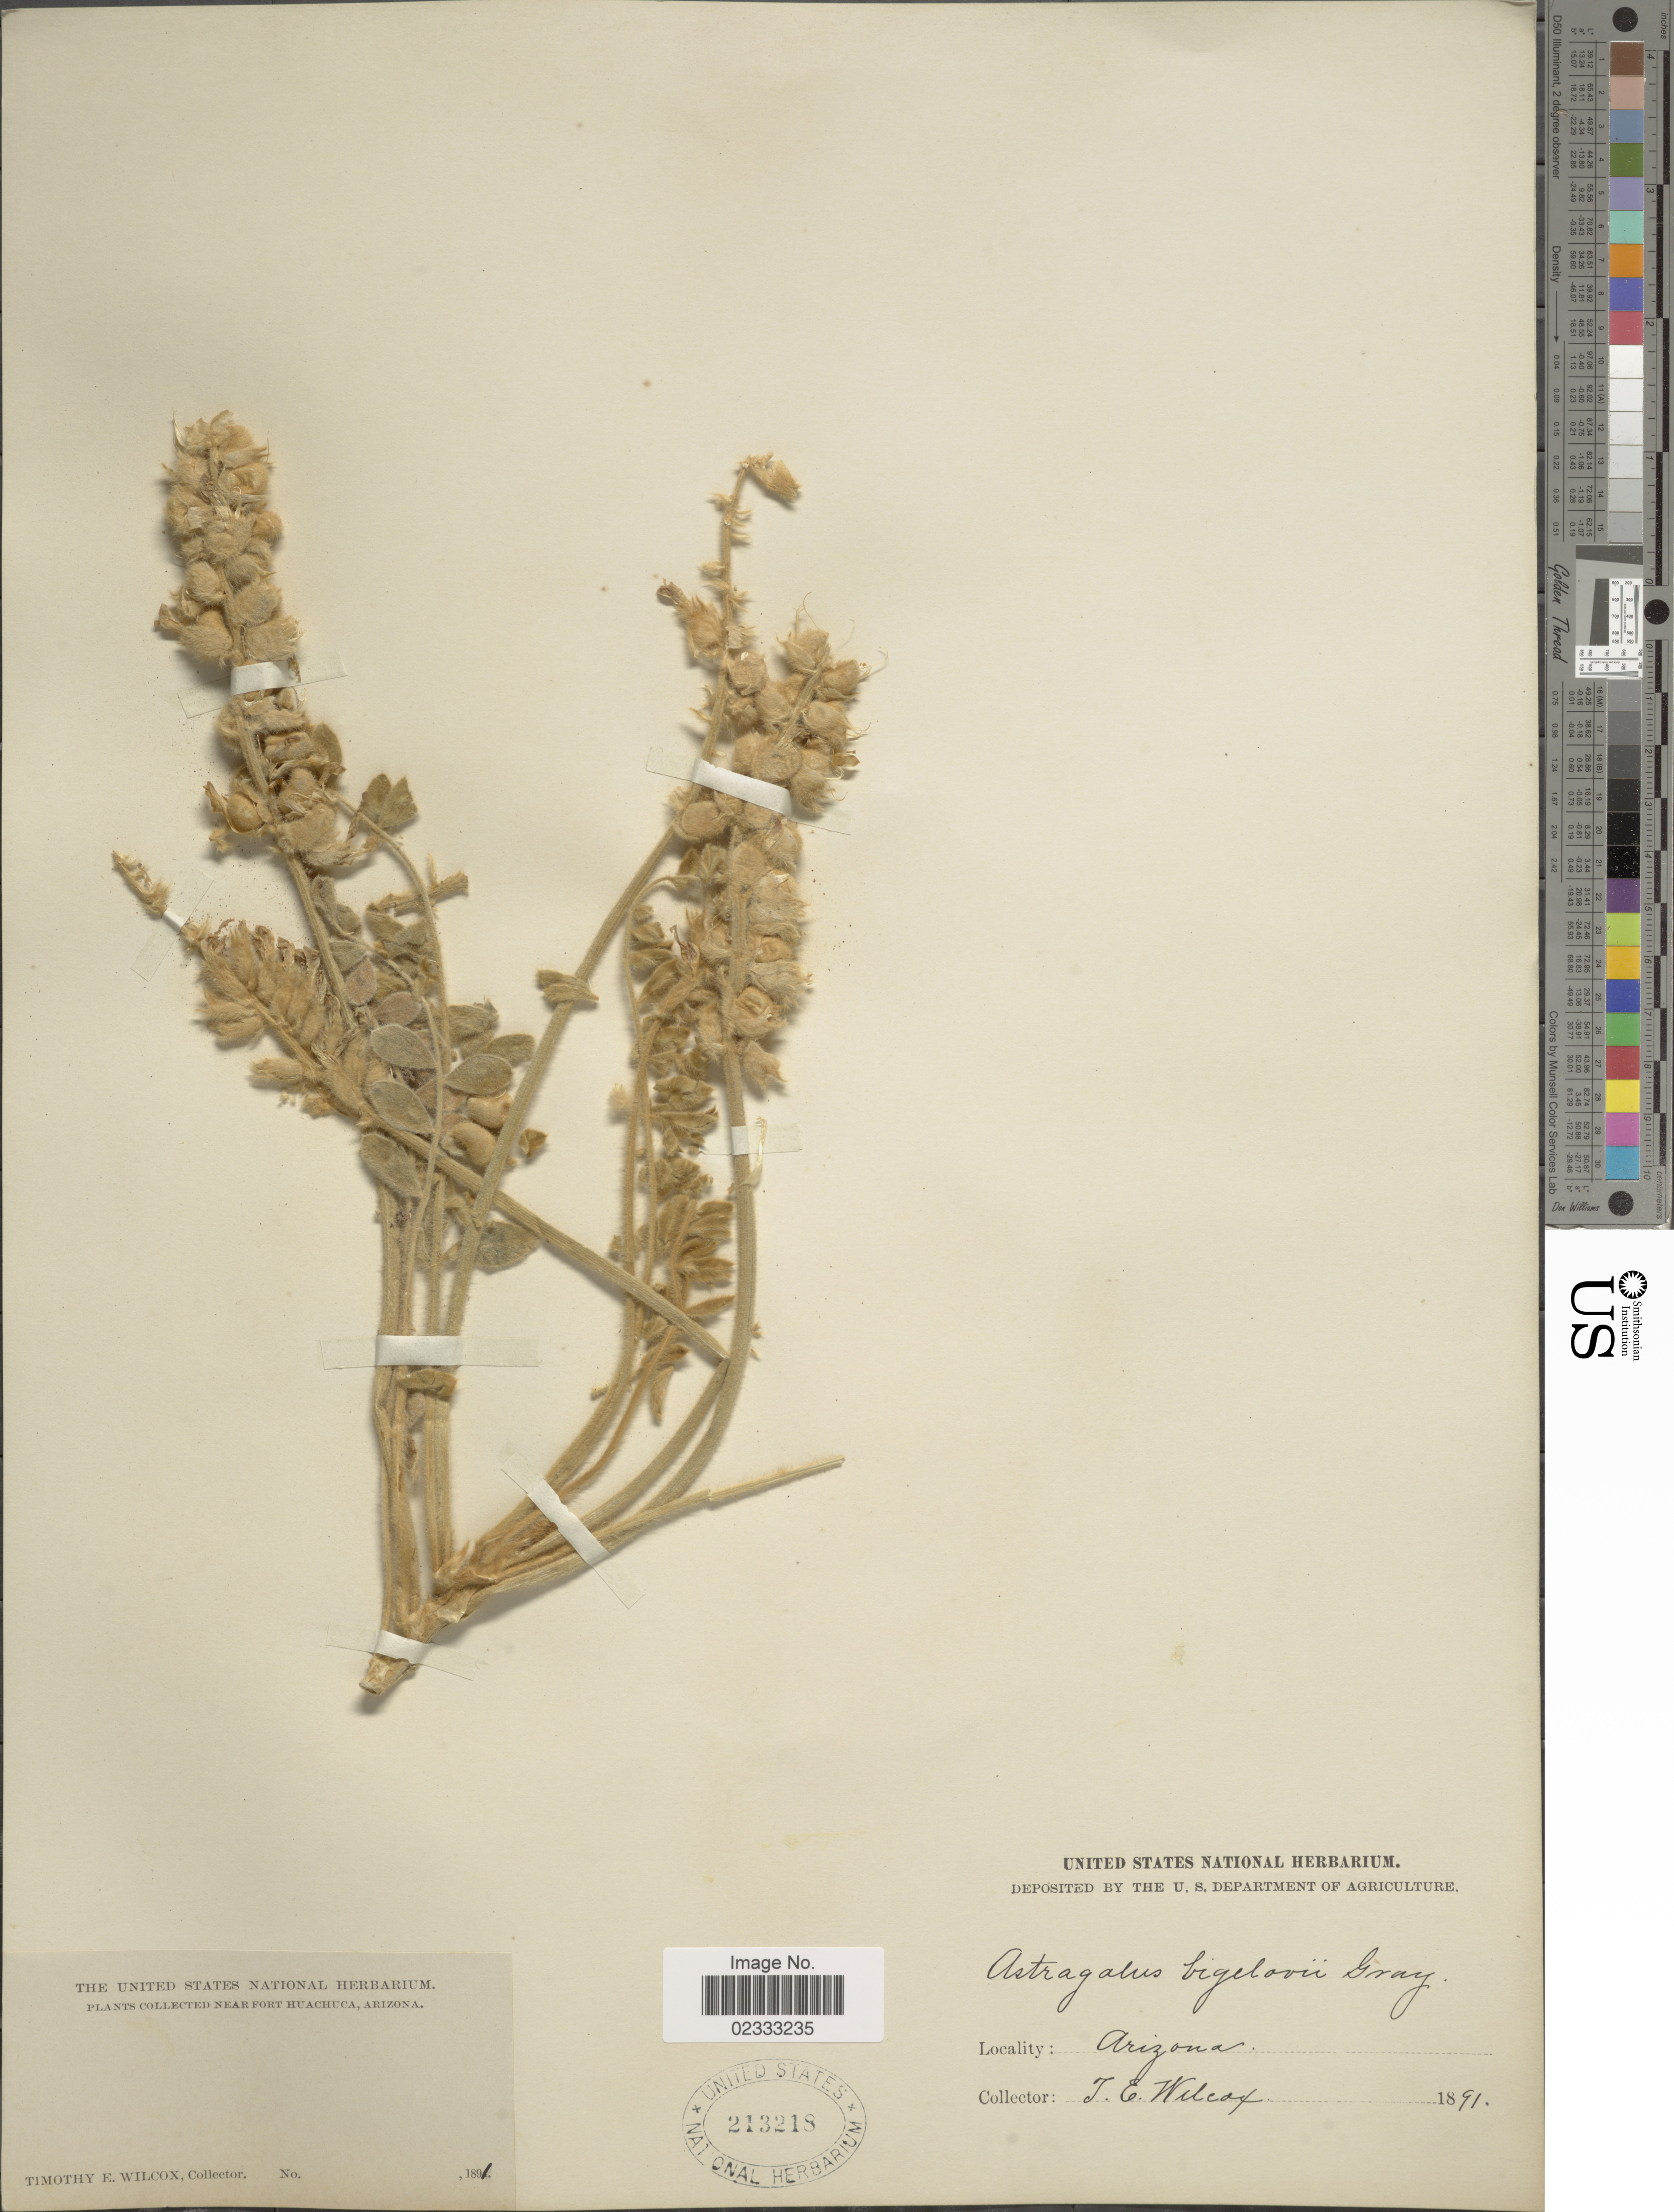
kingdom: Plantae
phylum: Tracheophyta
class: Magnoliopsida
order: Fabales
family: Fabaceae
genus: Astragalus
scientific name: Astragalus mollissimus var. bigelovii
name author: (A. Gray) Barneby ex B.L. Turner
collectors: T. E. Wilcox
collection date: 1891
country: United States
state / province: Arizona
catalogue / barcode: US 213218